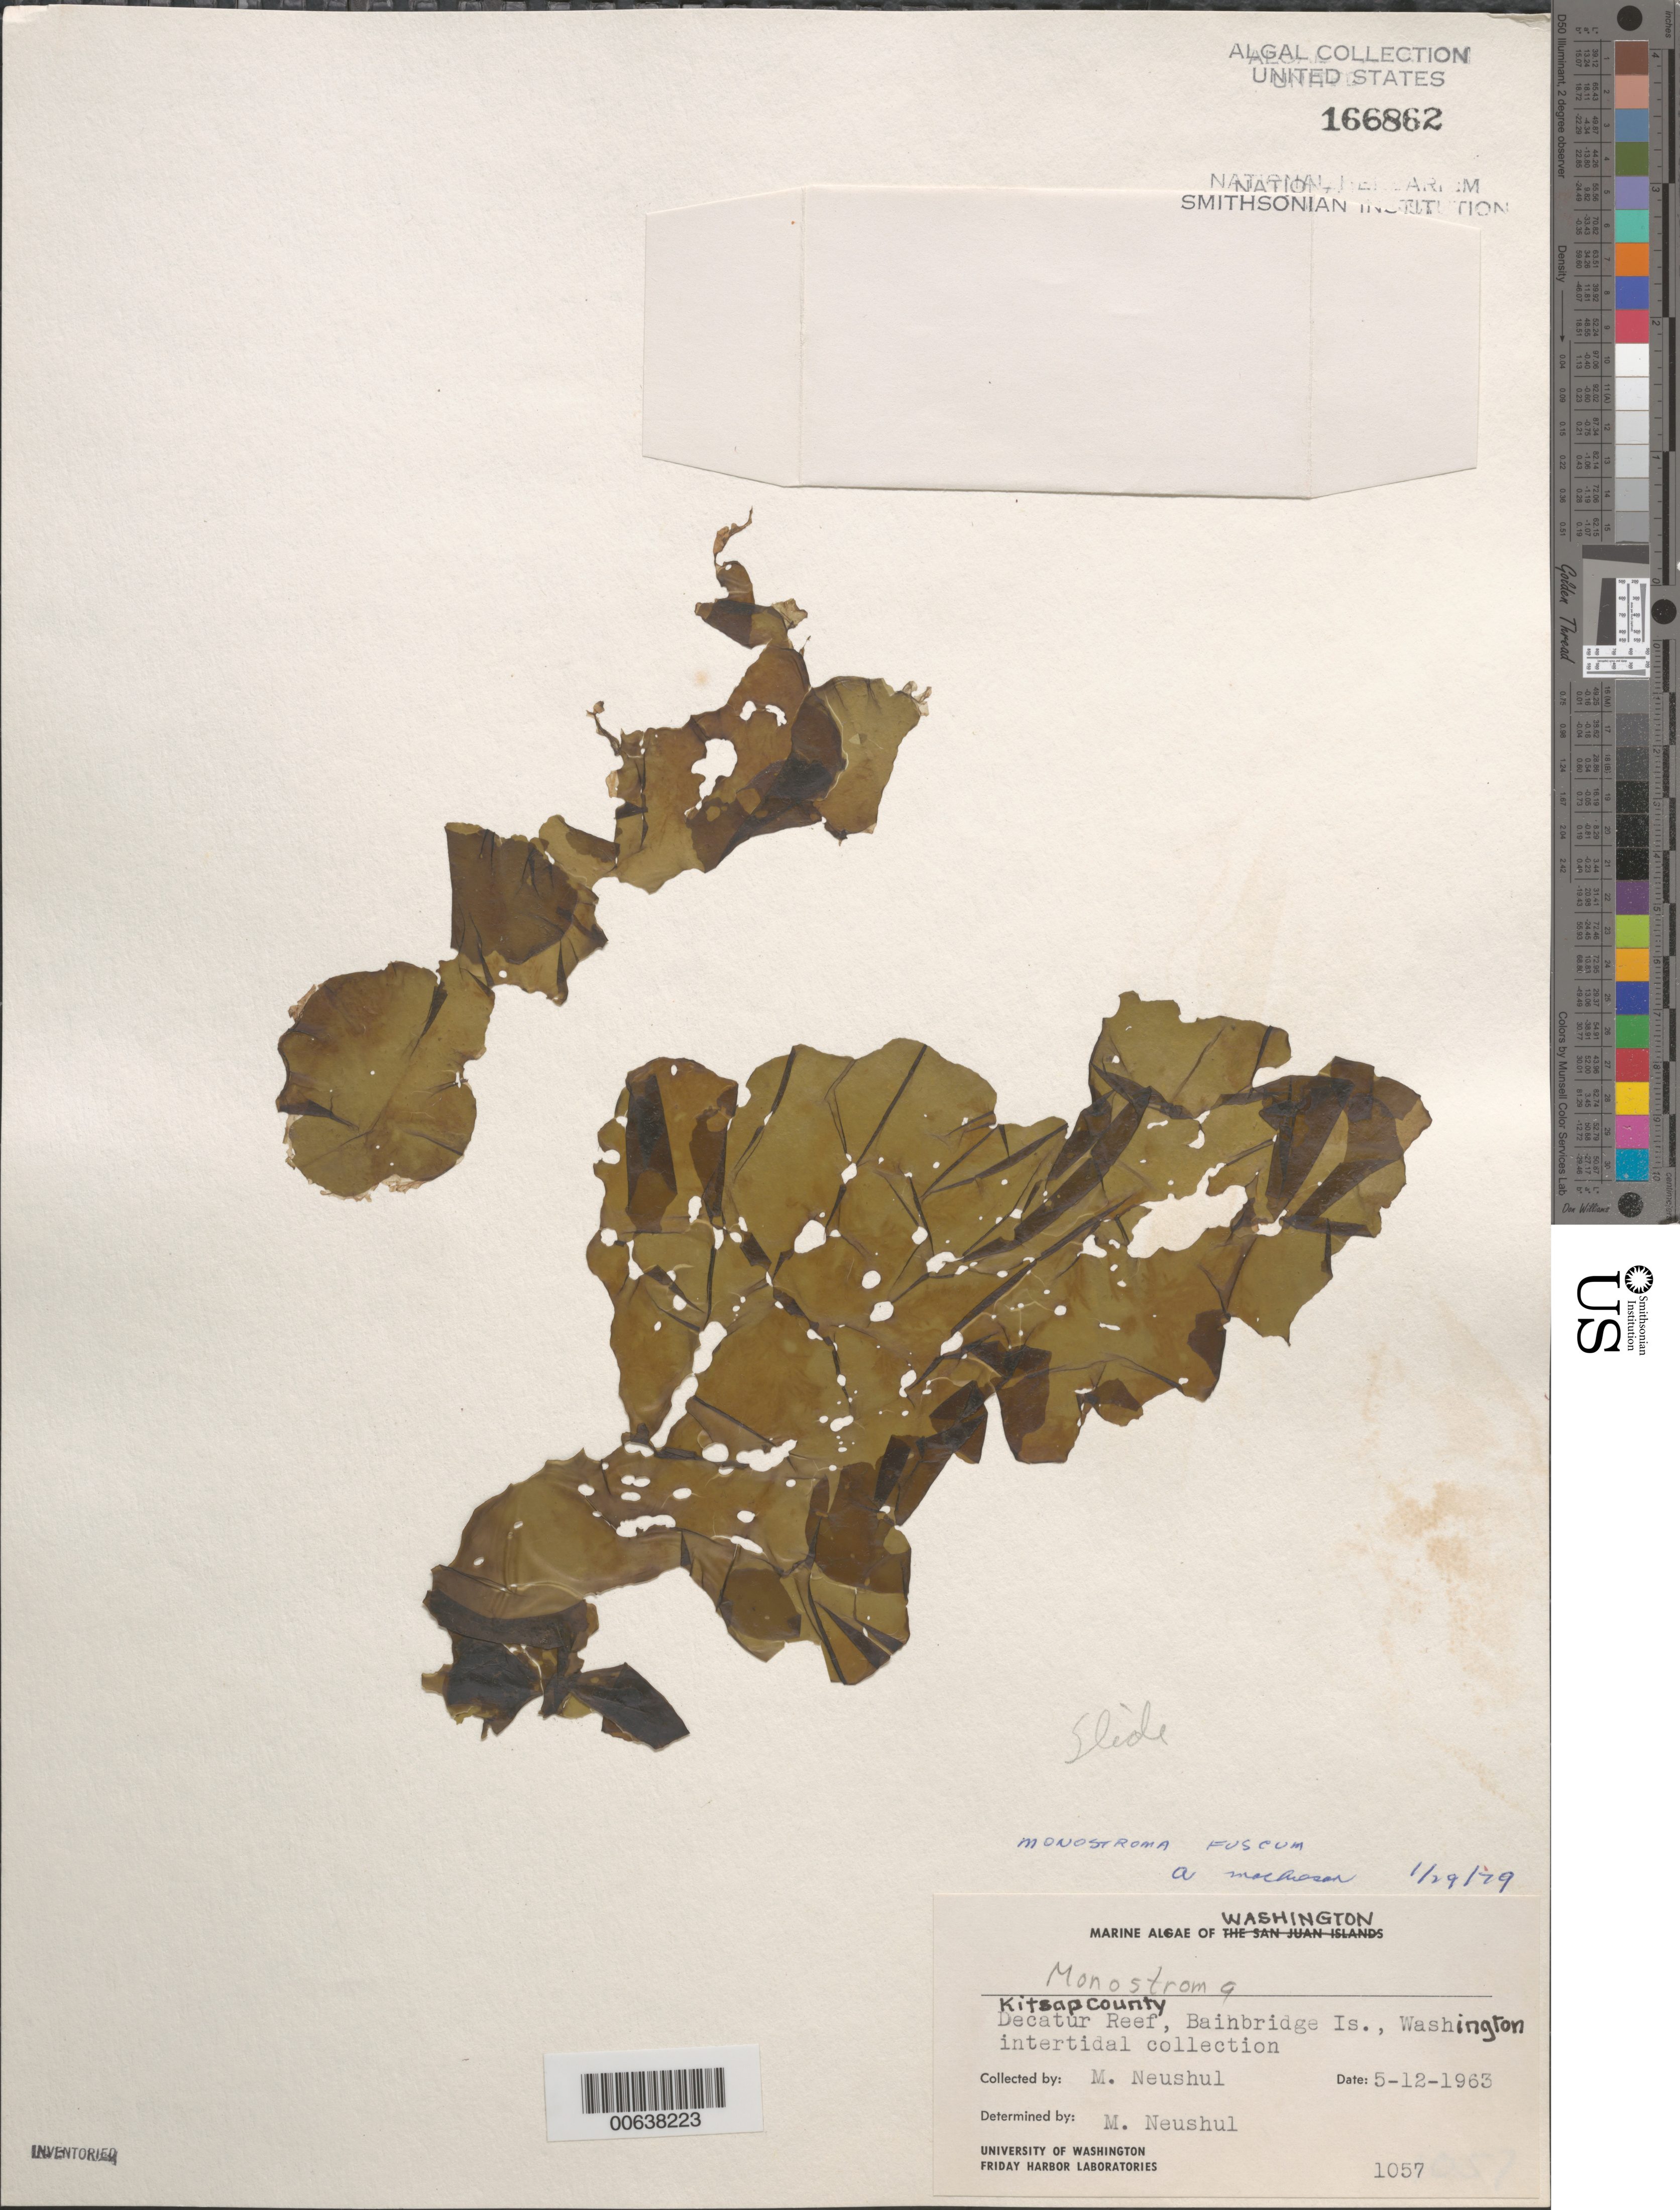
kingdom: Plantae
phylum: Chlorophyta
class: Ulvophyceae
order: Ulvales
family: Ulvaceae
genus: Ulvaria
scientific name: Ulvaria splendens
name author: (Rupr.) K.L.Vinogr.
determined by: Algae name updating Project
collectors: M. Neushul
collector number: Neushul 1057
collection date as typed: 12 May 1963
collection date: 1963-05-12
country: United States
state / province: Washington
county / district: Kitsap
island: Bainbridge Island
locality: Decatur Reef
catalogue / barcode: US 166862